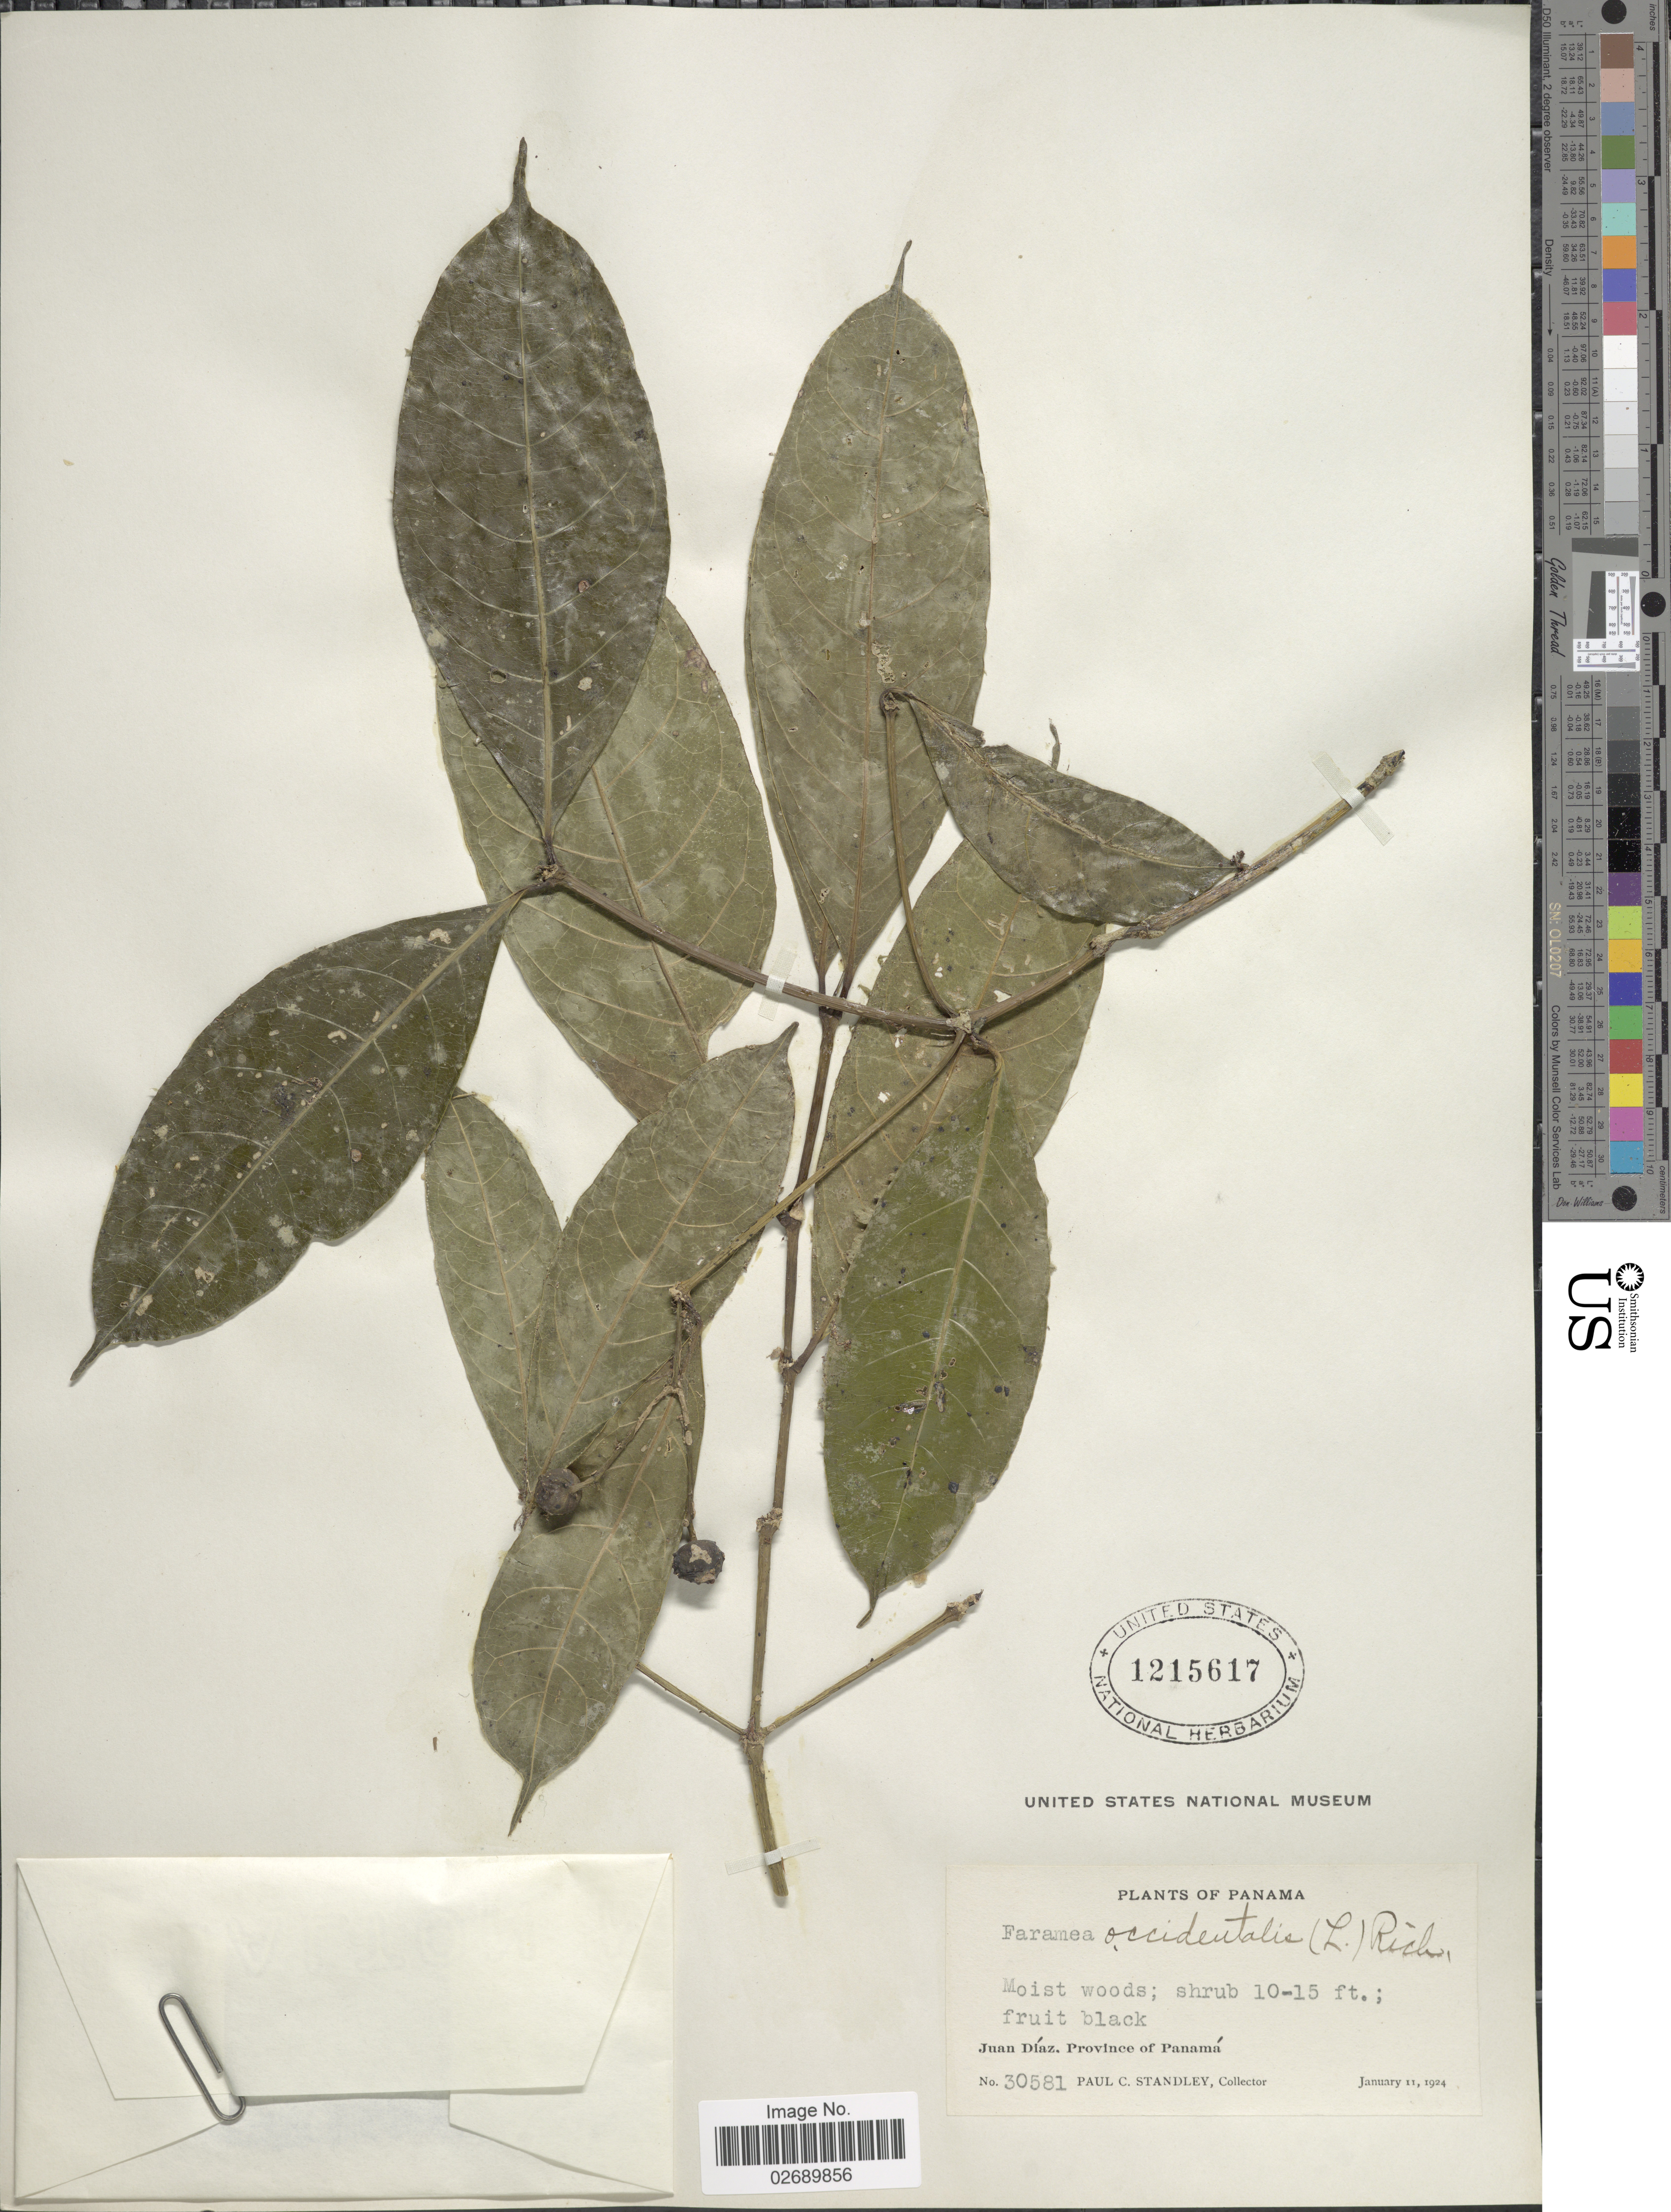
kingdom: Plantae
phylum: Tracheophyta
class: Magnoliopsida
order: Gentianales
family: Rubiaceae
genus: Faramea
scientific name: Faramea occidentalis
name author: (L.) A. Rich.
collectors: P. C. Standley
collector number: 30581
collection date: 1924-01-11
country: Panama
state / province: Panamá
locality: Juan Diaz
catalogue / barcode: US 1215617